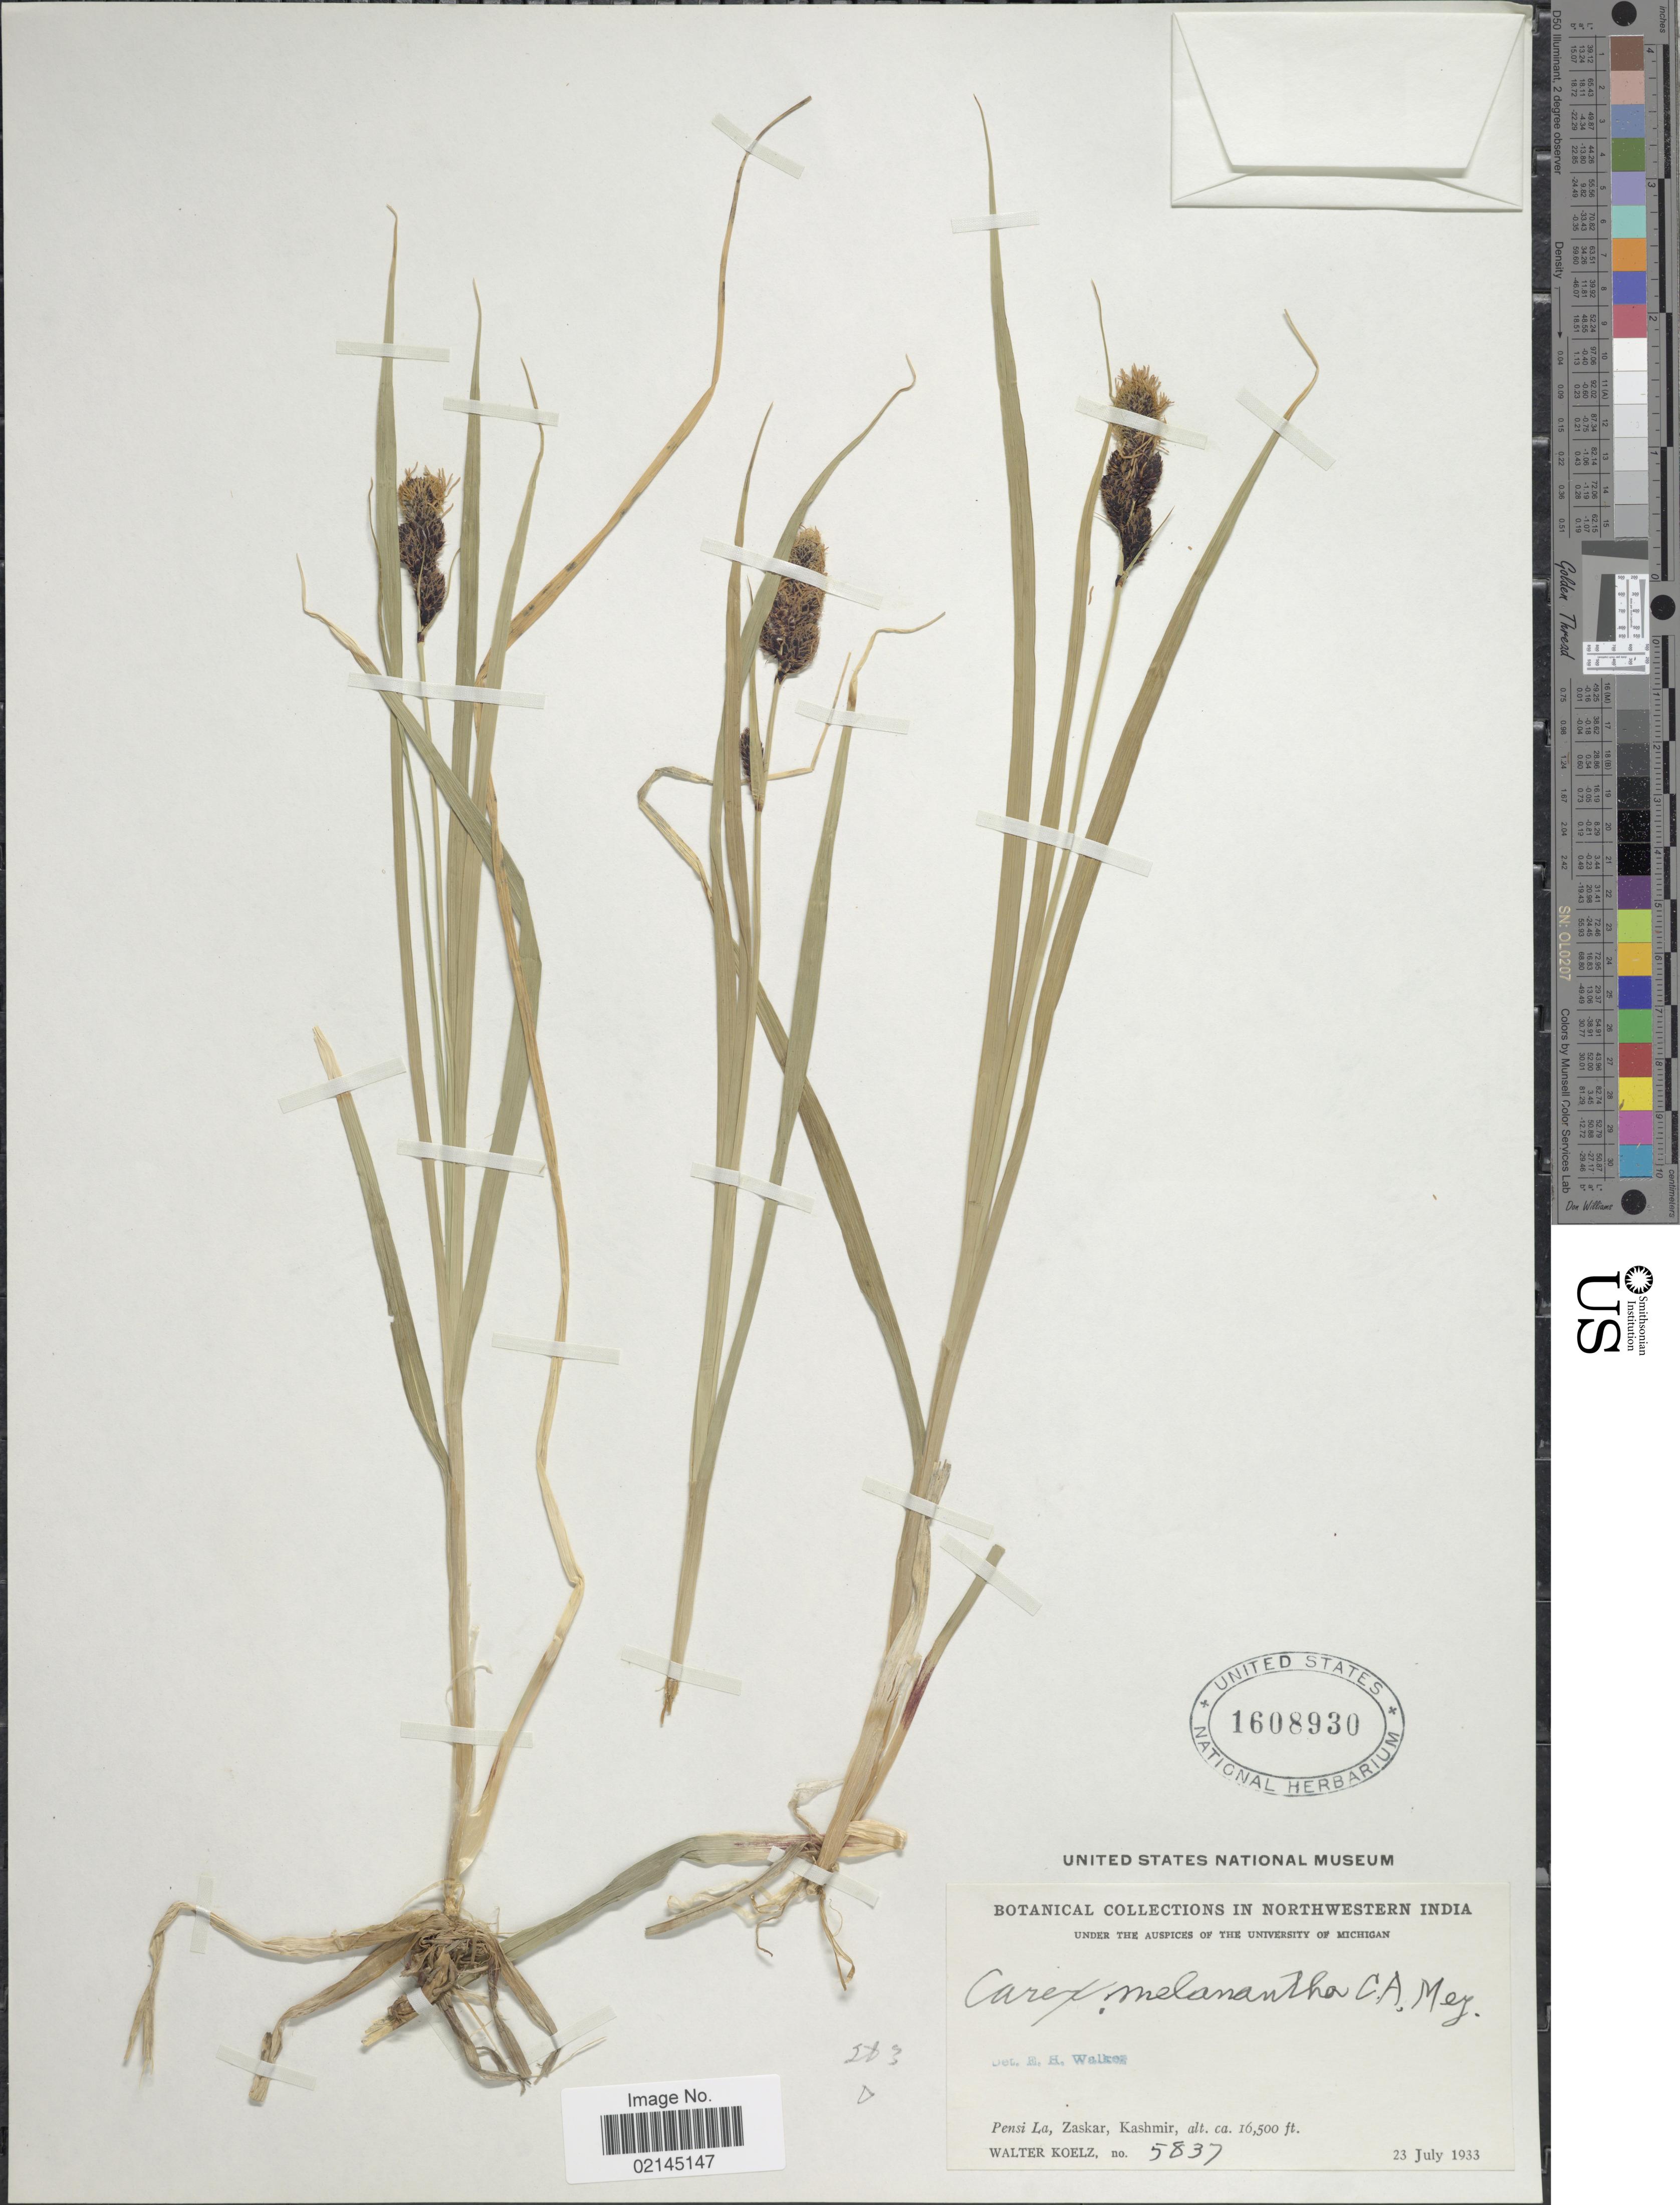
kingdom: Plantae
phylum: Tracheophyta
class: Liliopsida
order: Poales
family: Cyperaceae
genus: Carex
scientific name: Carex melanantha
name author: C.A. Mey.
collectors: W. N. Koelz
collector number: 5837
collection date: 1933-07-23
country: India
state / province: Jammu and Kashmir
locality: Northwestern Kashmir, Pensi La, Zaskar, Kashmir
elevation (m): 5029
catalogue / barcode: US 1608930